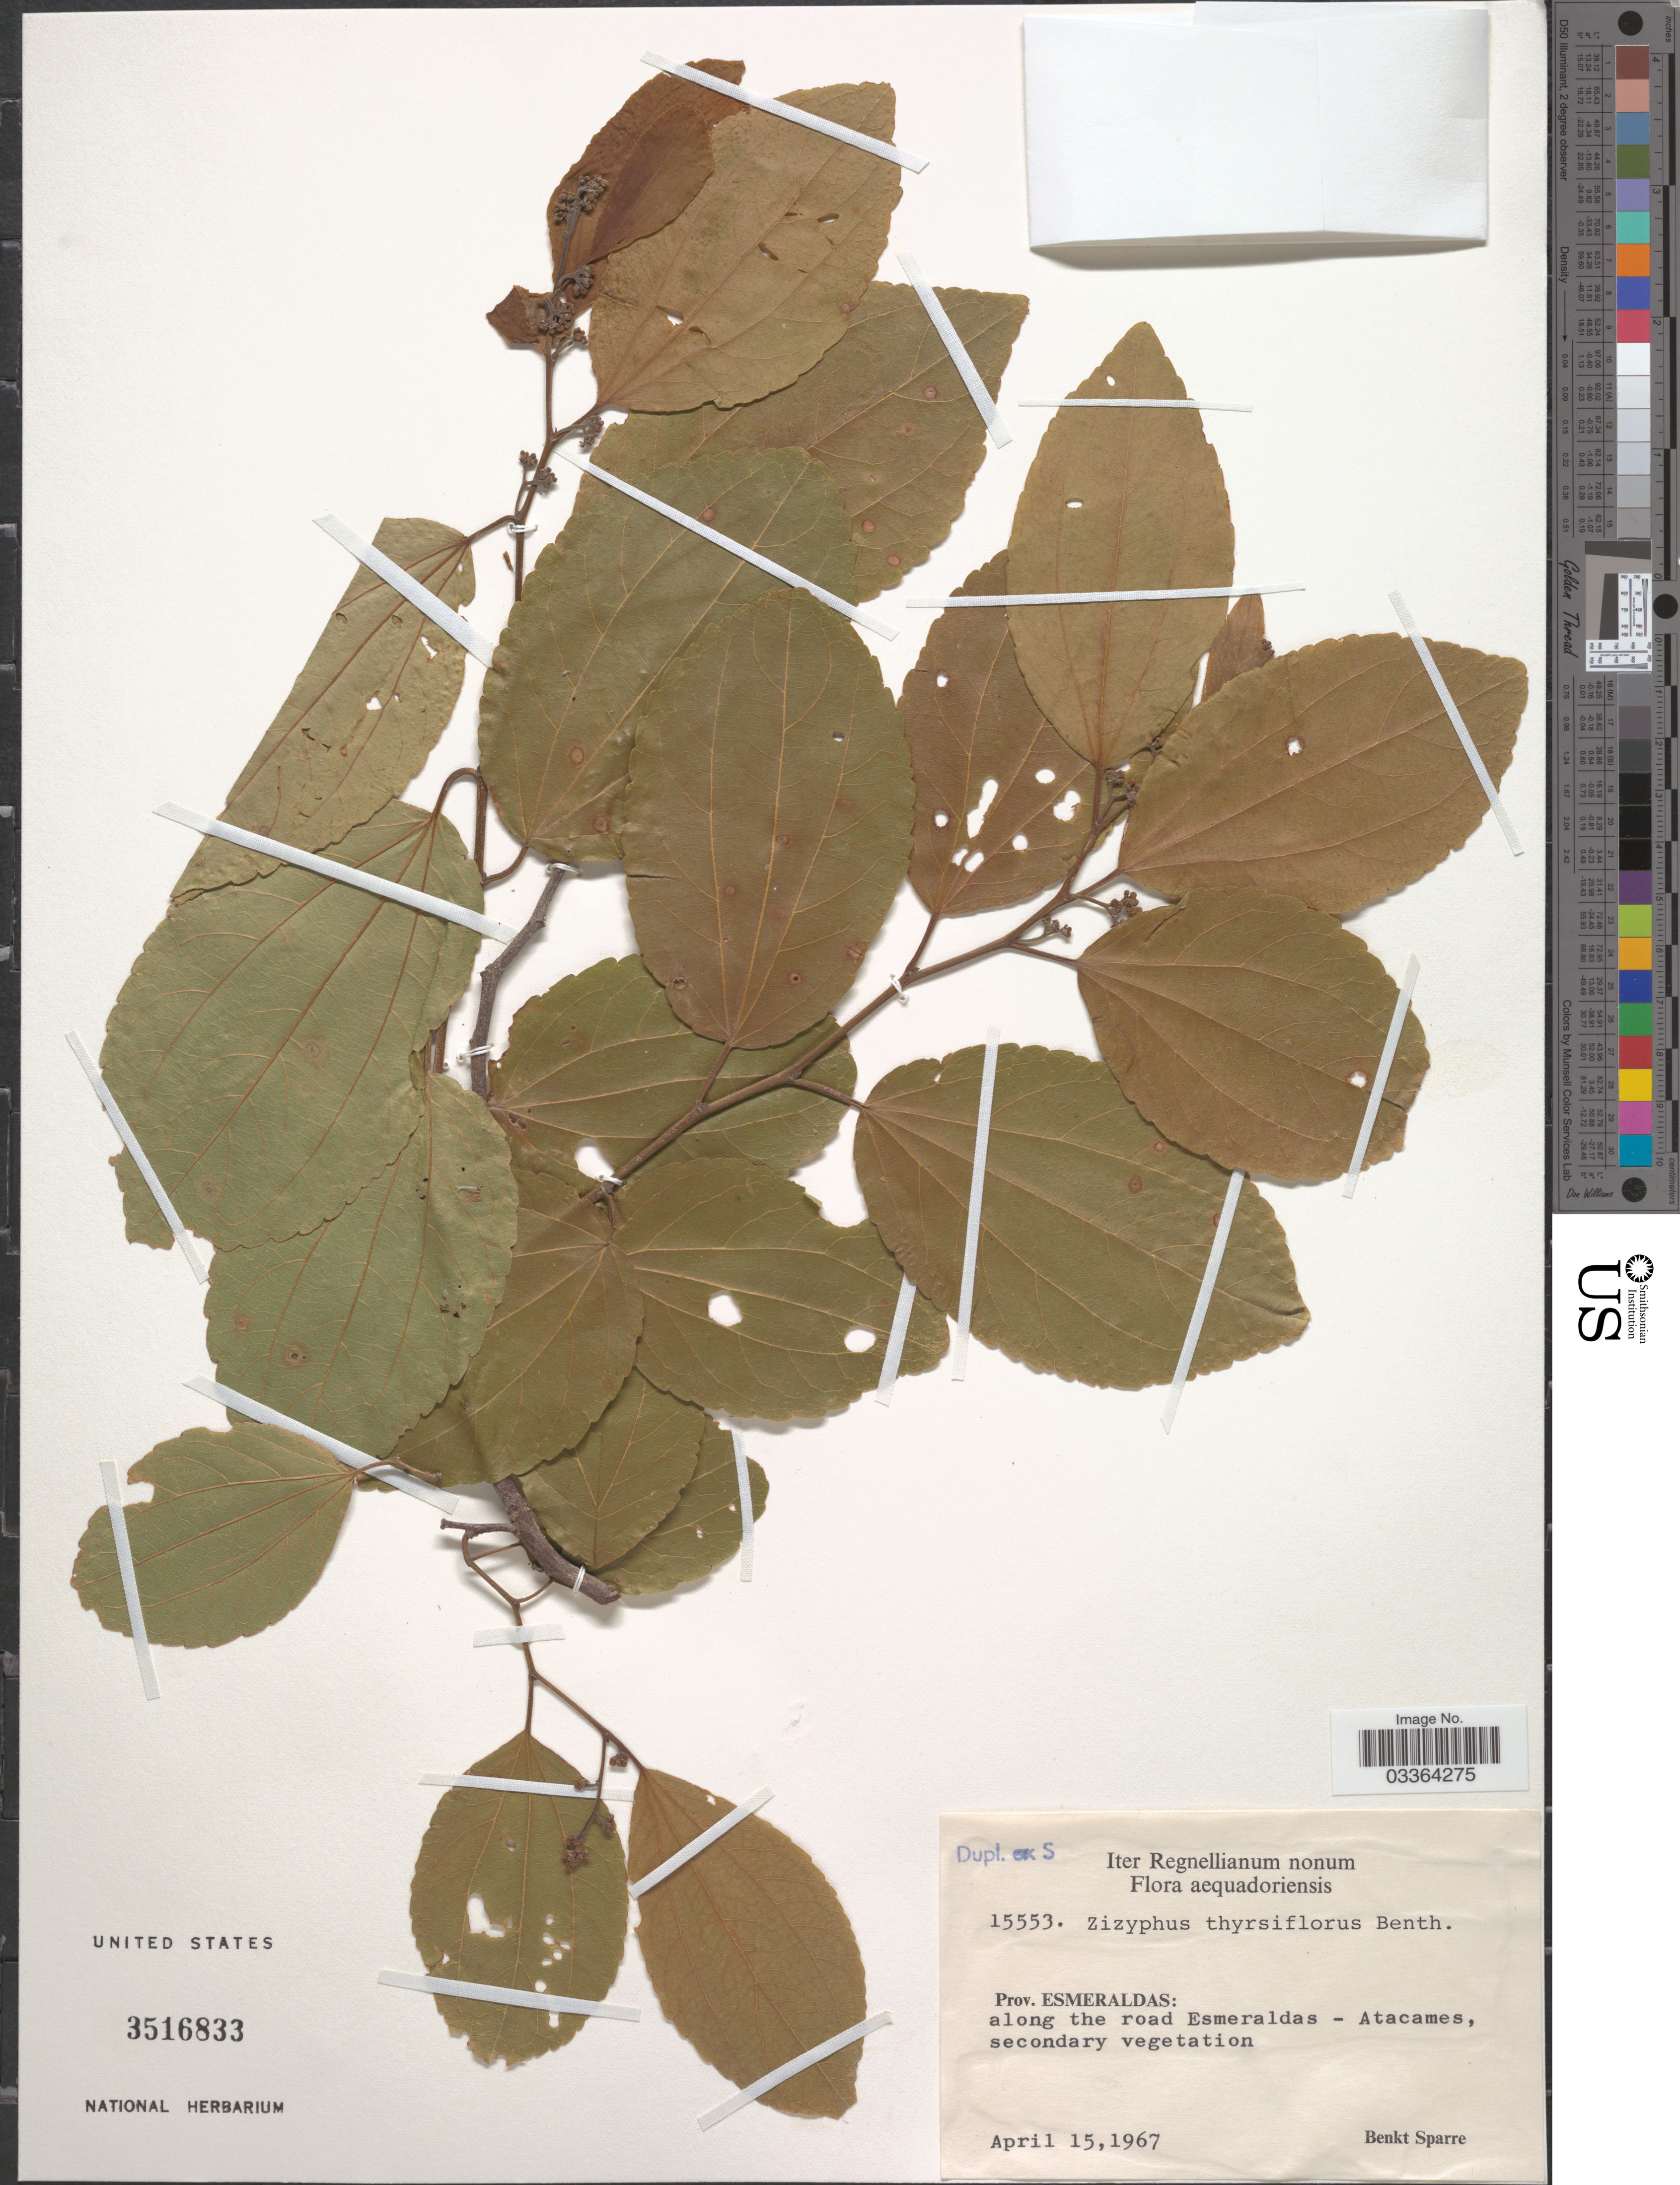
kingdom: Plantae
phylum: Tracheophyta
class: Magnoliopsida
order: Rosales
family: Rhamnaceae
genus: Sarcomphalus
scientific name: Sarcomphalus thyrsiflorus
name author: (Benth.) Hauenschild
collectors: B. Sparre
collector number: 15553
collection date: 1967-04-15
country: Ecuador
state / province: Esmeraldas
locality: Aequadoriensis, Along the road Esmeraldas - Atacames.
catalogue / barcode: US 3516833